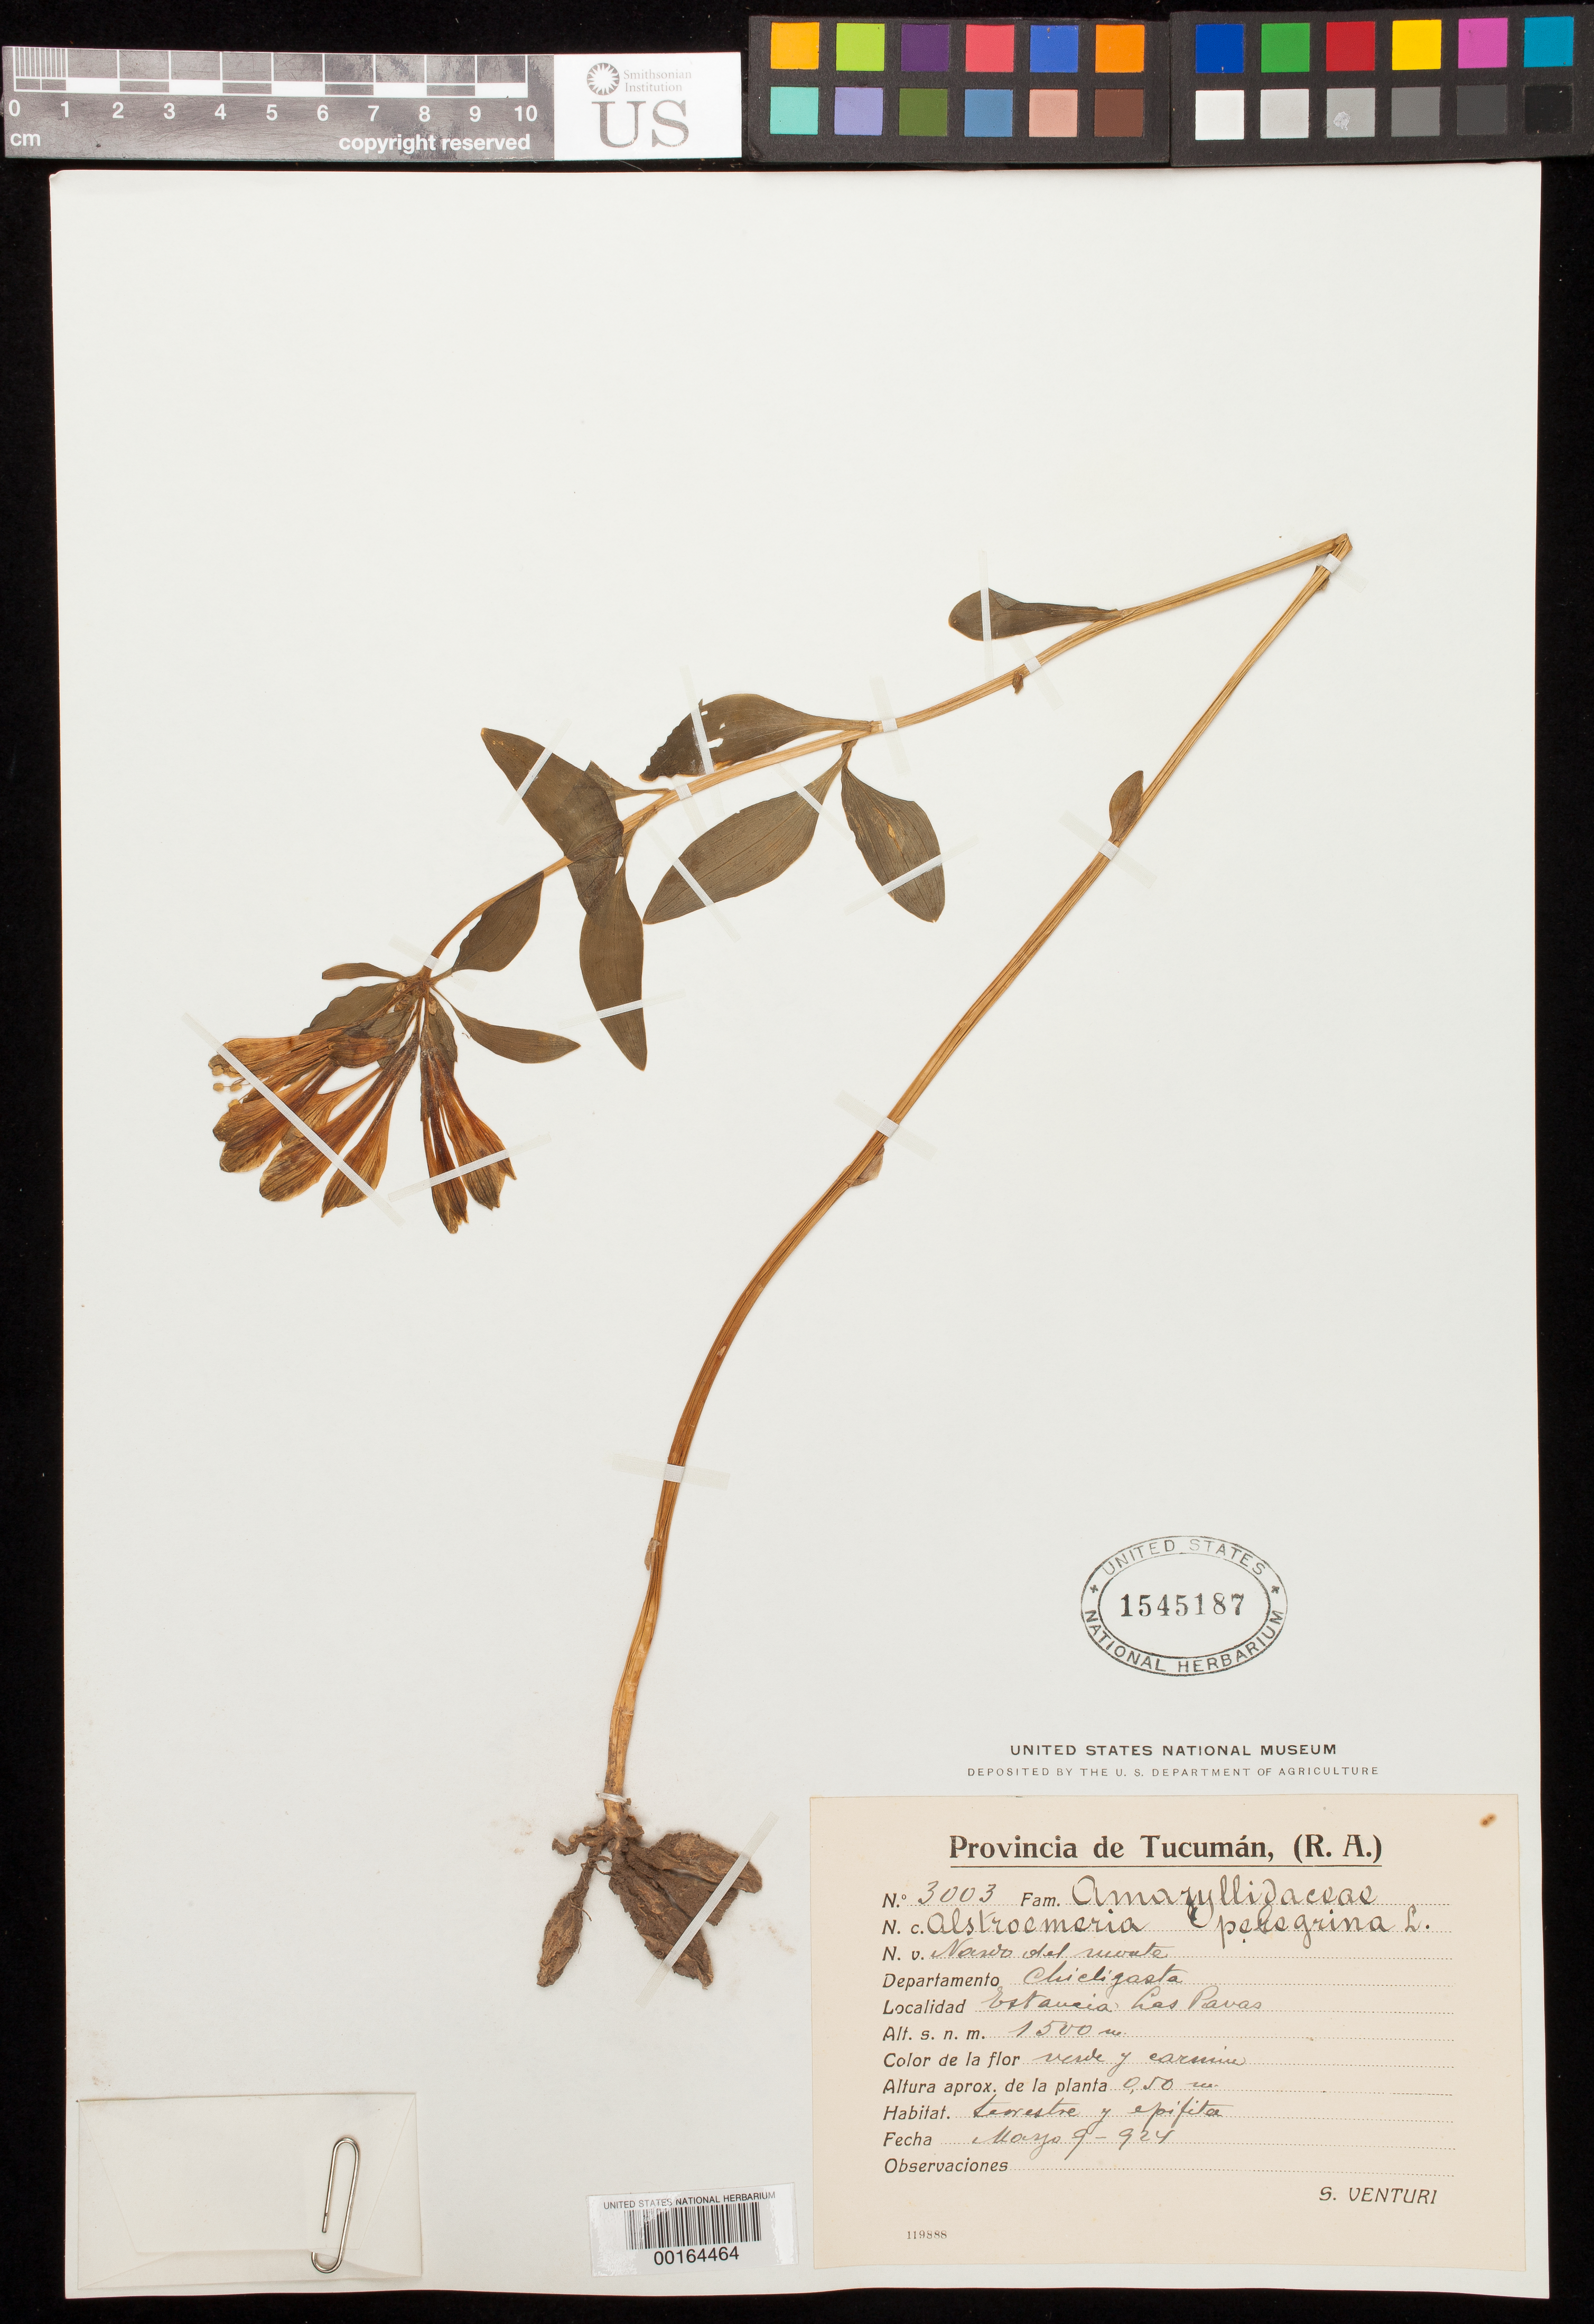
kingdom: Plantae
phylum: Tracheophyta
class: Liliopsida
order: Liliales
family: Alstroemeriaceae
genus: Alstroemeria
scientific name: Alstroemeria pelegrina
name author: L.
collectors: S. Venturi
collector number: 3003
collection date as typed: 09 May 1924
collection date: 1924-05-09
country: Argentina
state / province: Tucumán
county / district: Chicligasta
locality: Estancia las Pavas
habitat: Terrestrial and epiphytic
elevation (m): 1500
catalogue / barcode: US 1545187